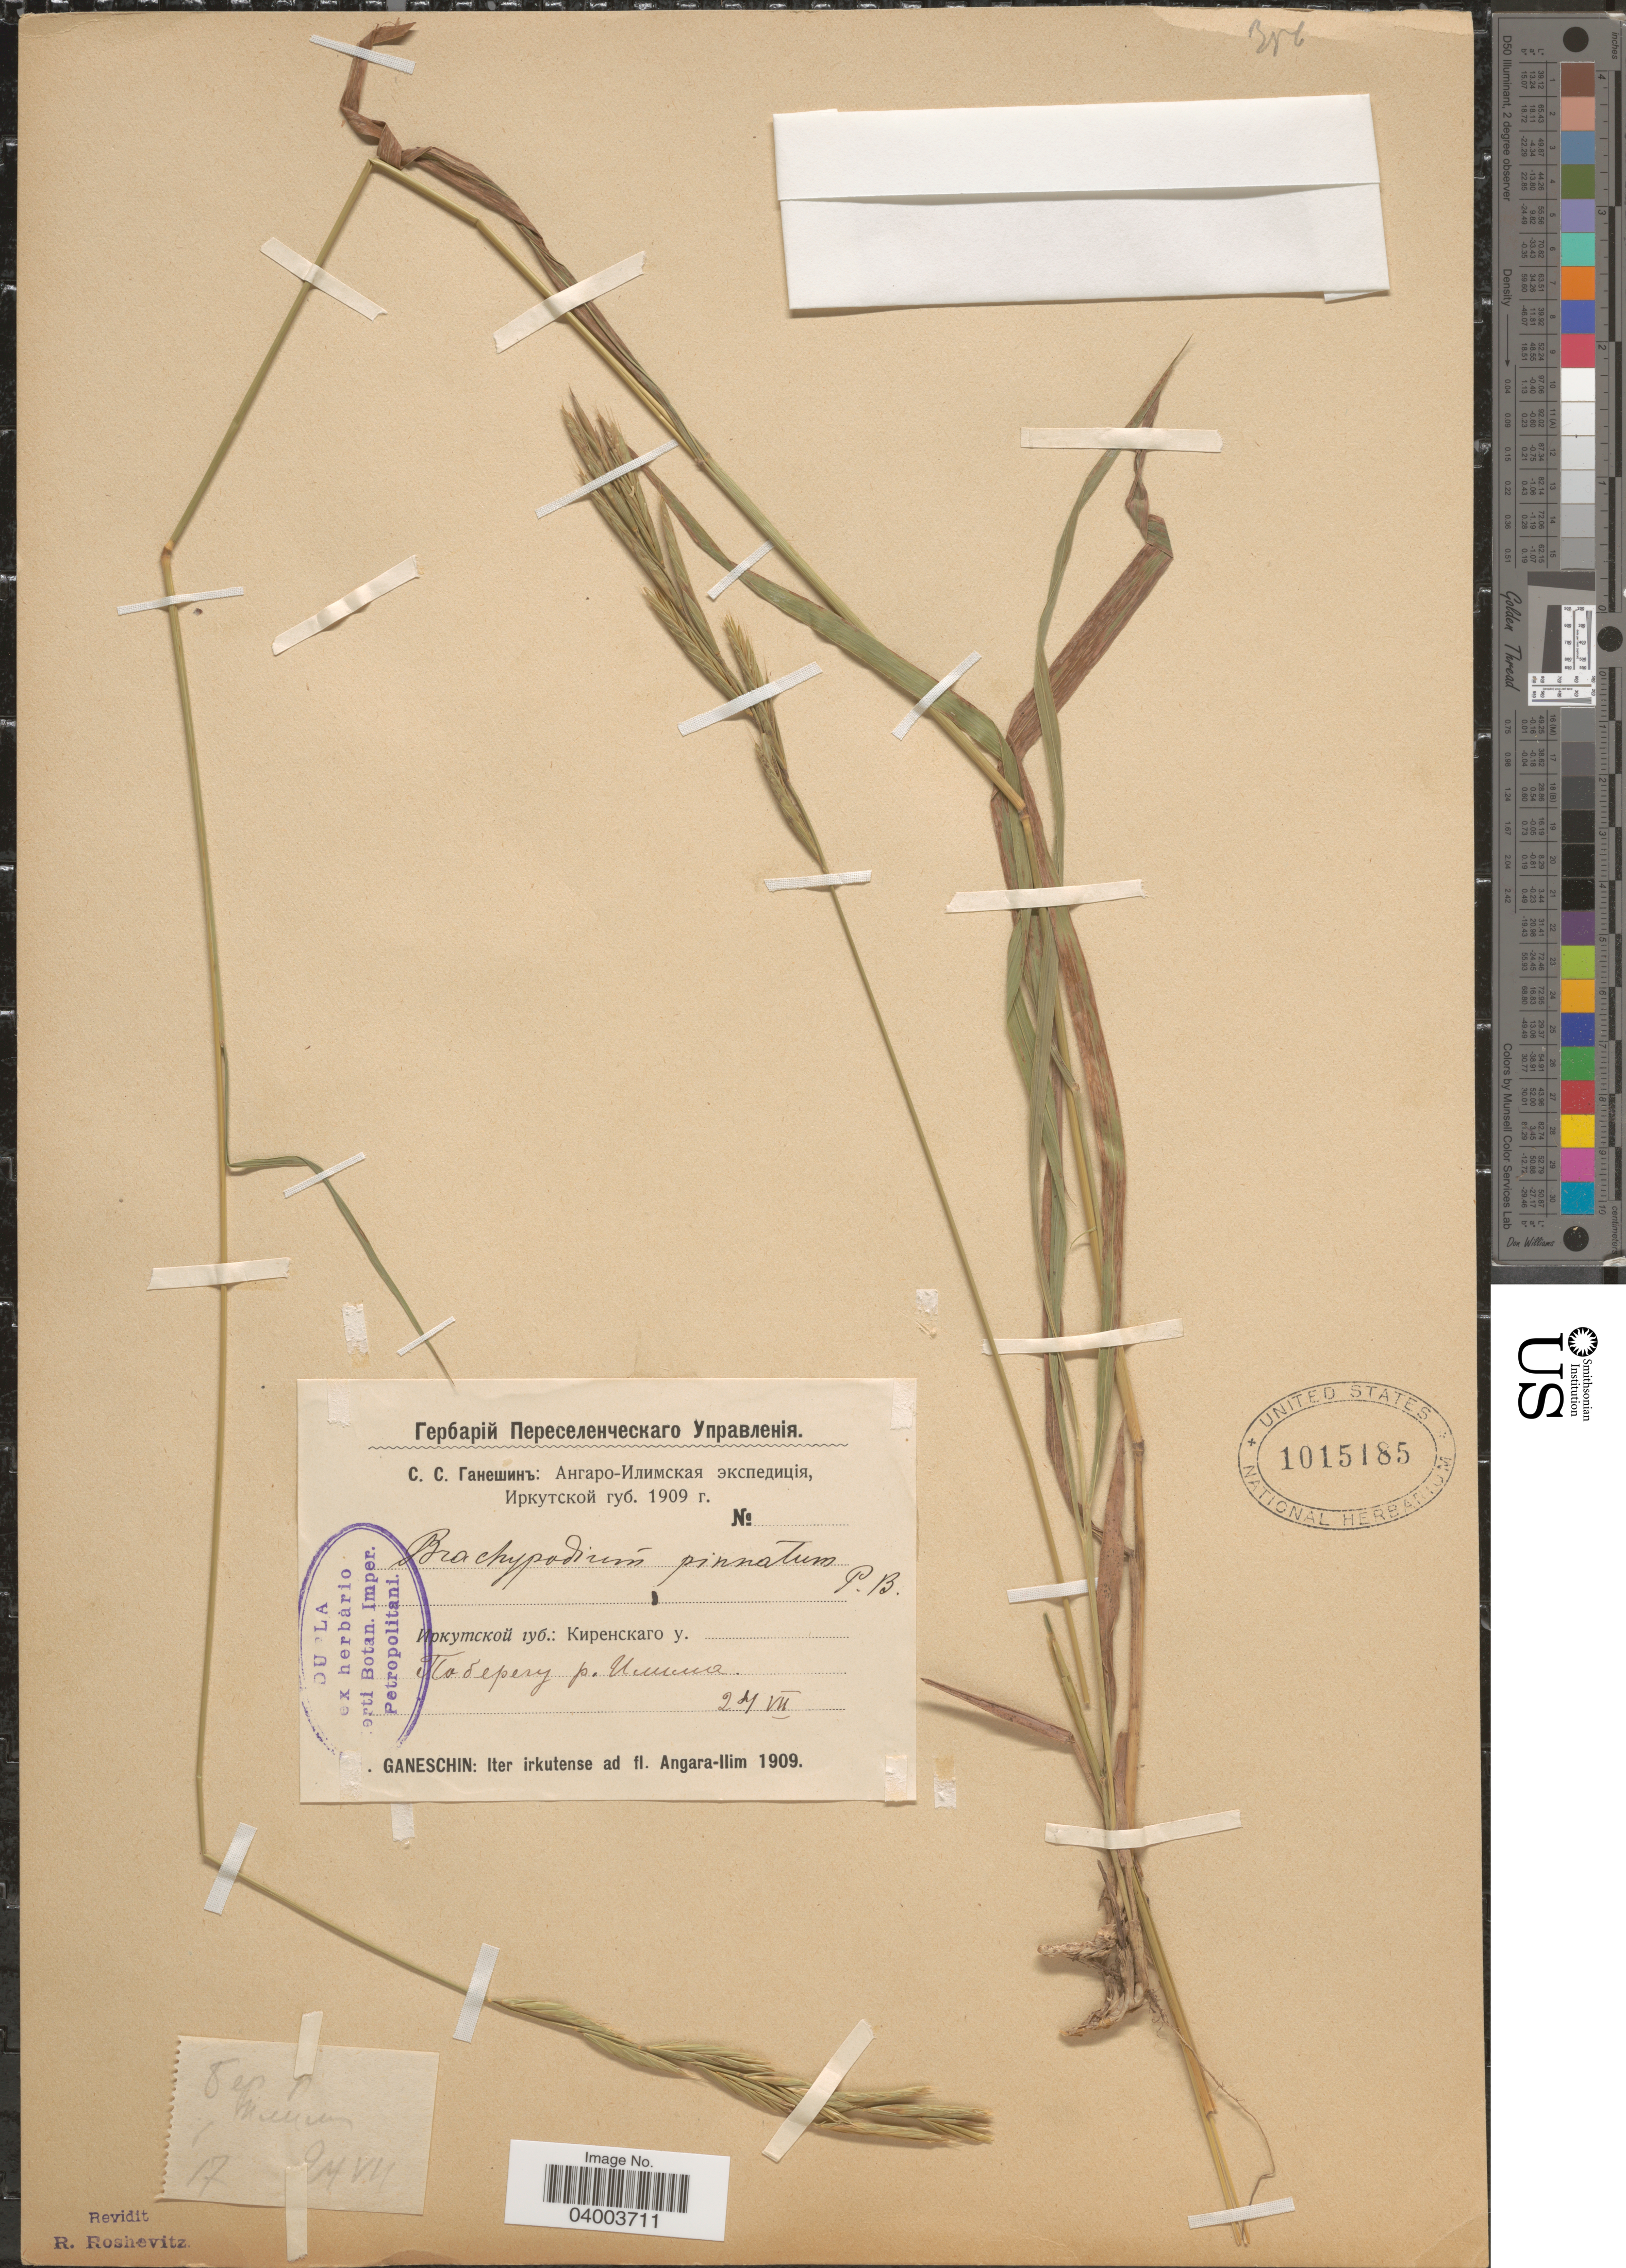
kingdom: Plantae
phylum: Tracheophyta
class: Liliopsida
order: Poales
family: Poaceae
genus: Brachypodium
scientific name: Brachypodium pinnatum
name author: (L.) P. Beauv.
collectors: S. Ganeschin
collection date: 1909-07-24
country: Russian Federation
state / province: Irkutsk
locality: Iter irkutense ad fl. Angara-llim. Along shore of river Ilim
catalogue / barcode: US 1015185